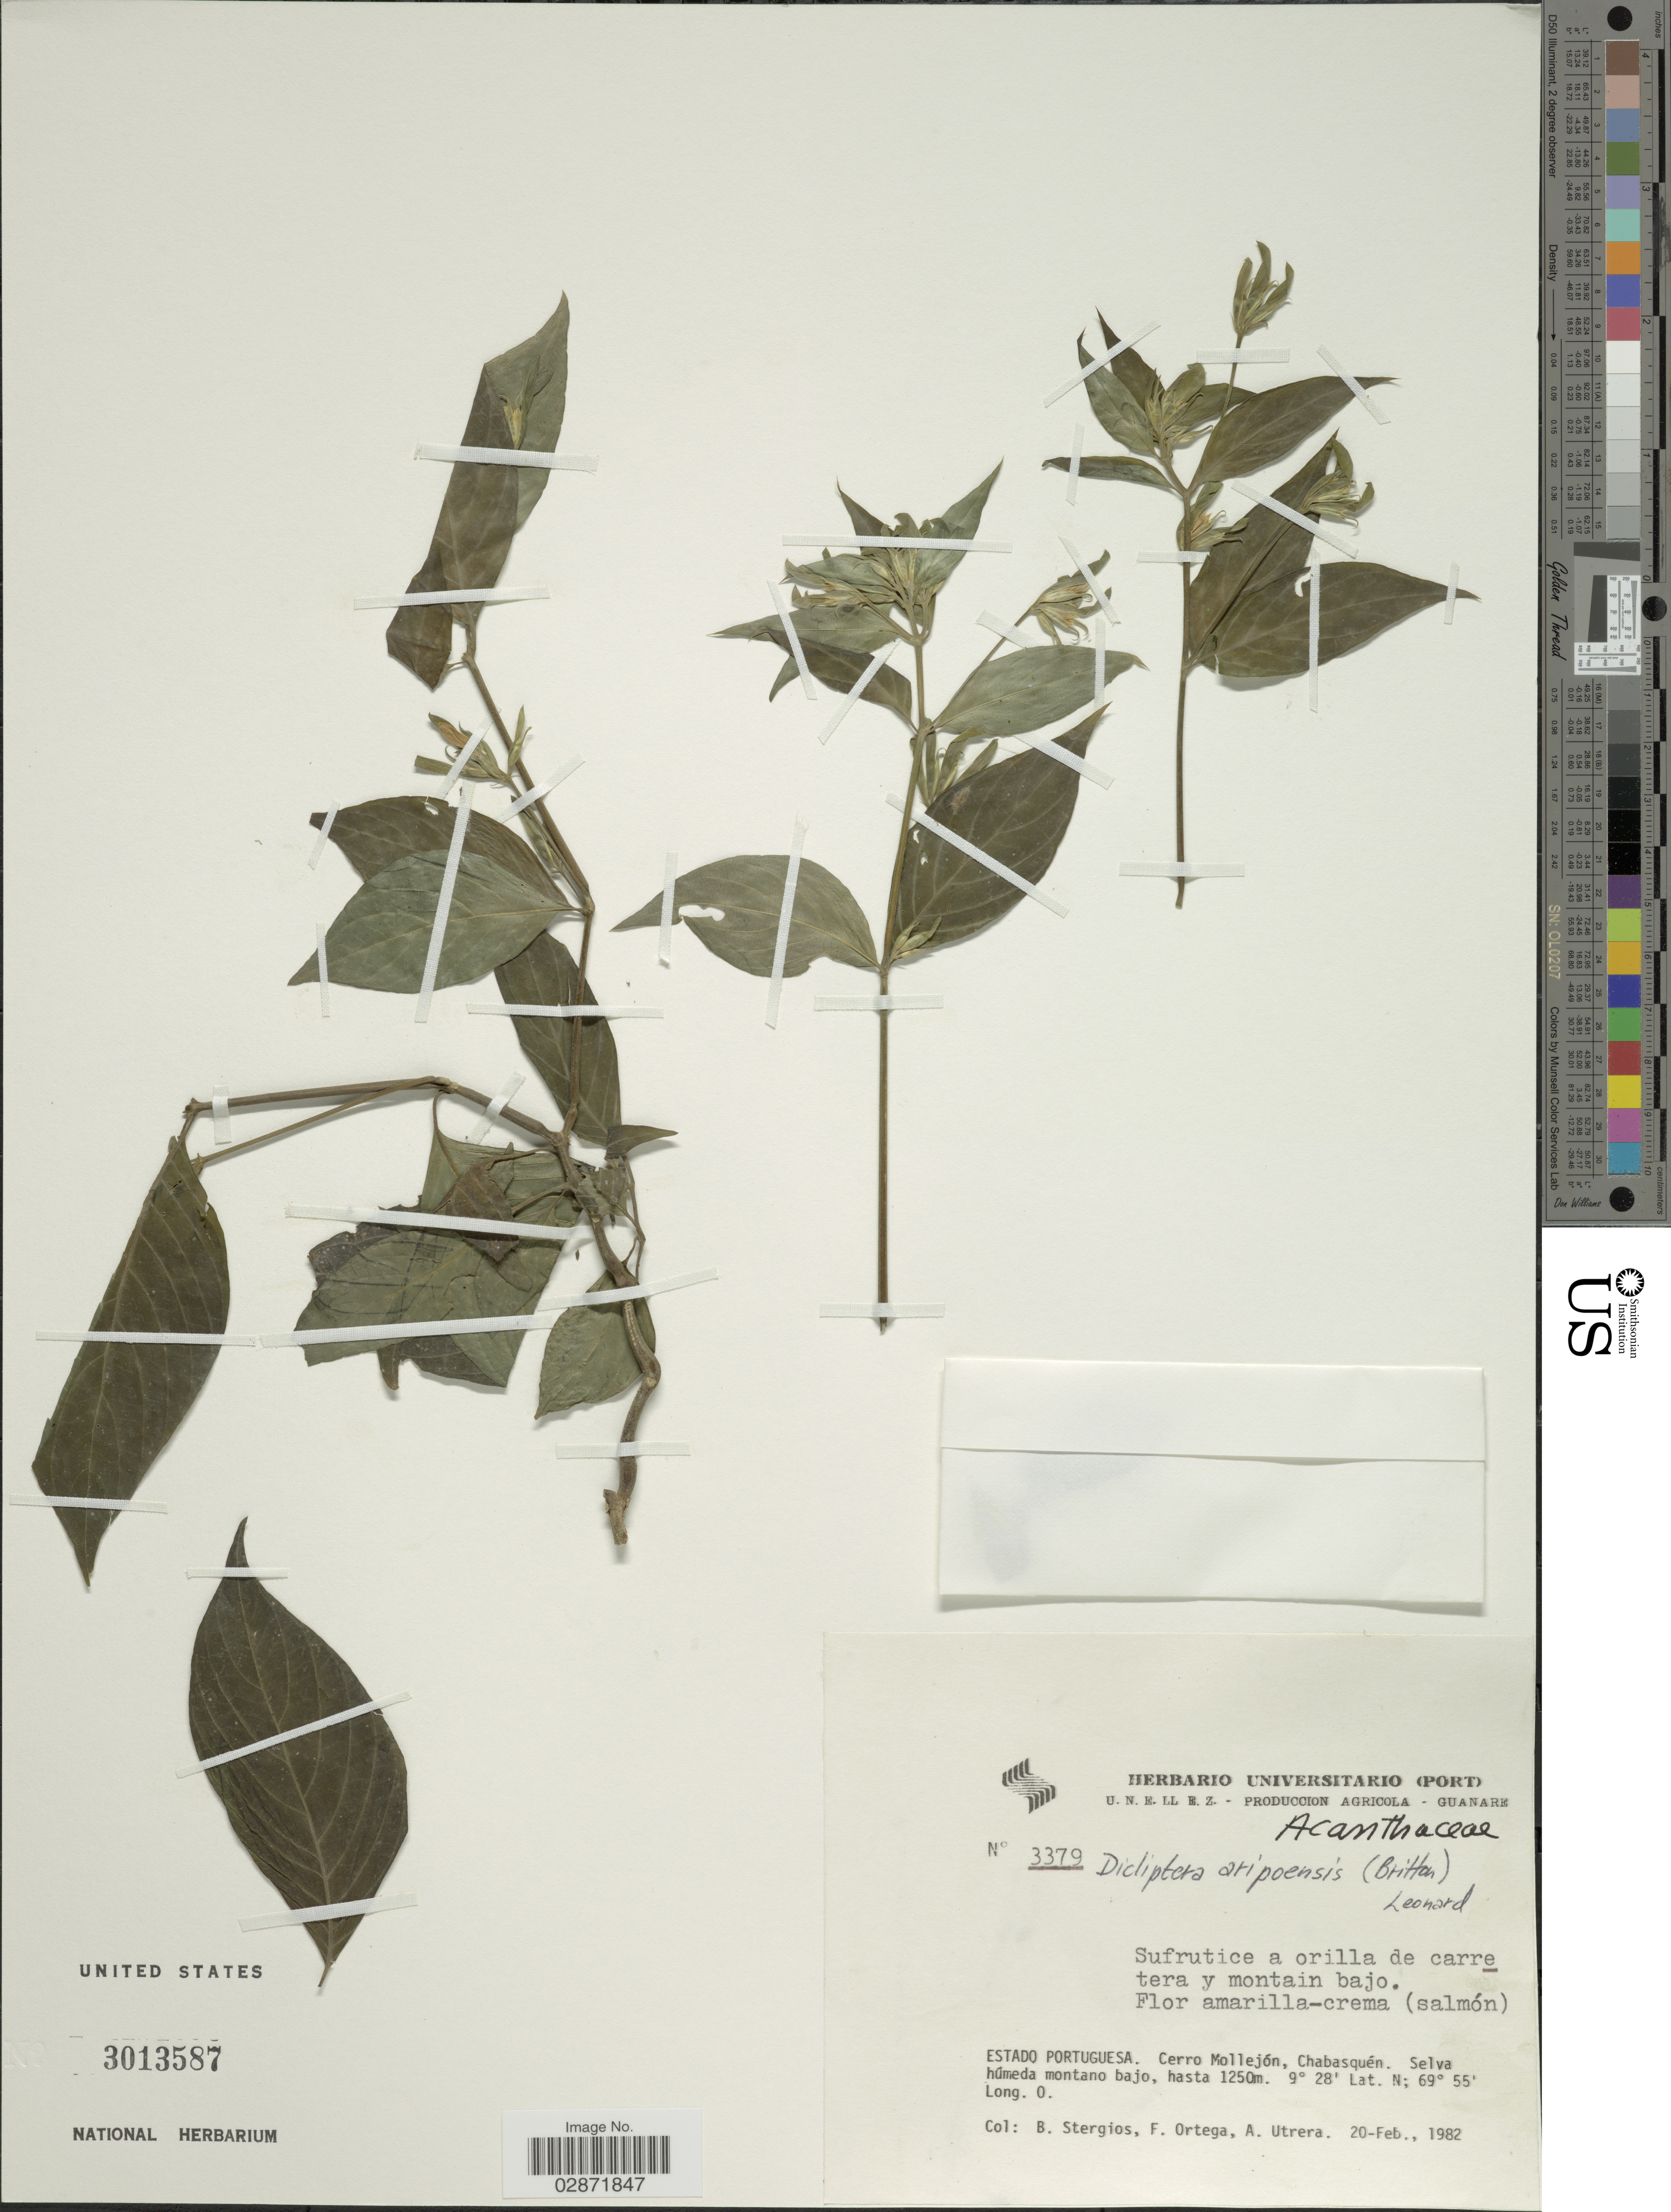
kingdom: Plantae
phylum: Tracheophyta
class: Magnoliopsida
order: Lamiales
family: Acanthaceae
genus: Dicliptera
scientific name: Dicliptera aripoensis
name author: Leonard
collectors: B. G. Stergios, F. J. Ortega & A. Utrera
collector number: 3379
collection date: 1982-02-20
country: Venezuela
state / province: Portuguesa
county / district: Guanare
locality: Cerro Mollejón, Chabasquén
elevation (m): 1250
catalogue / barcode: US 3013587